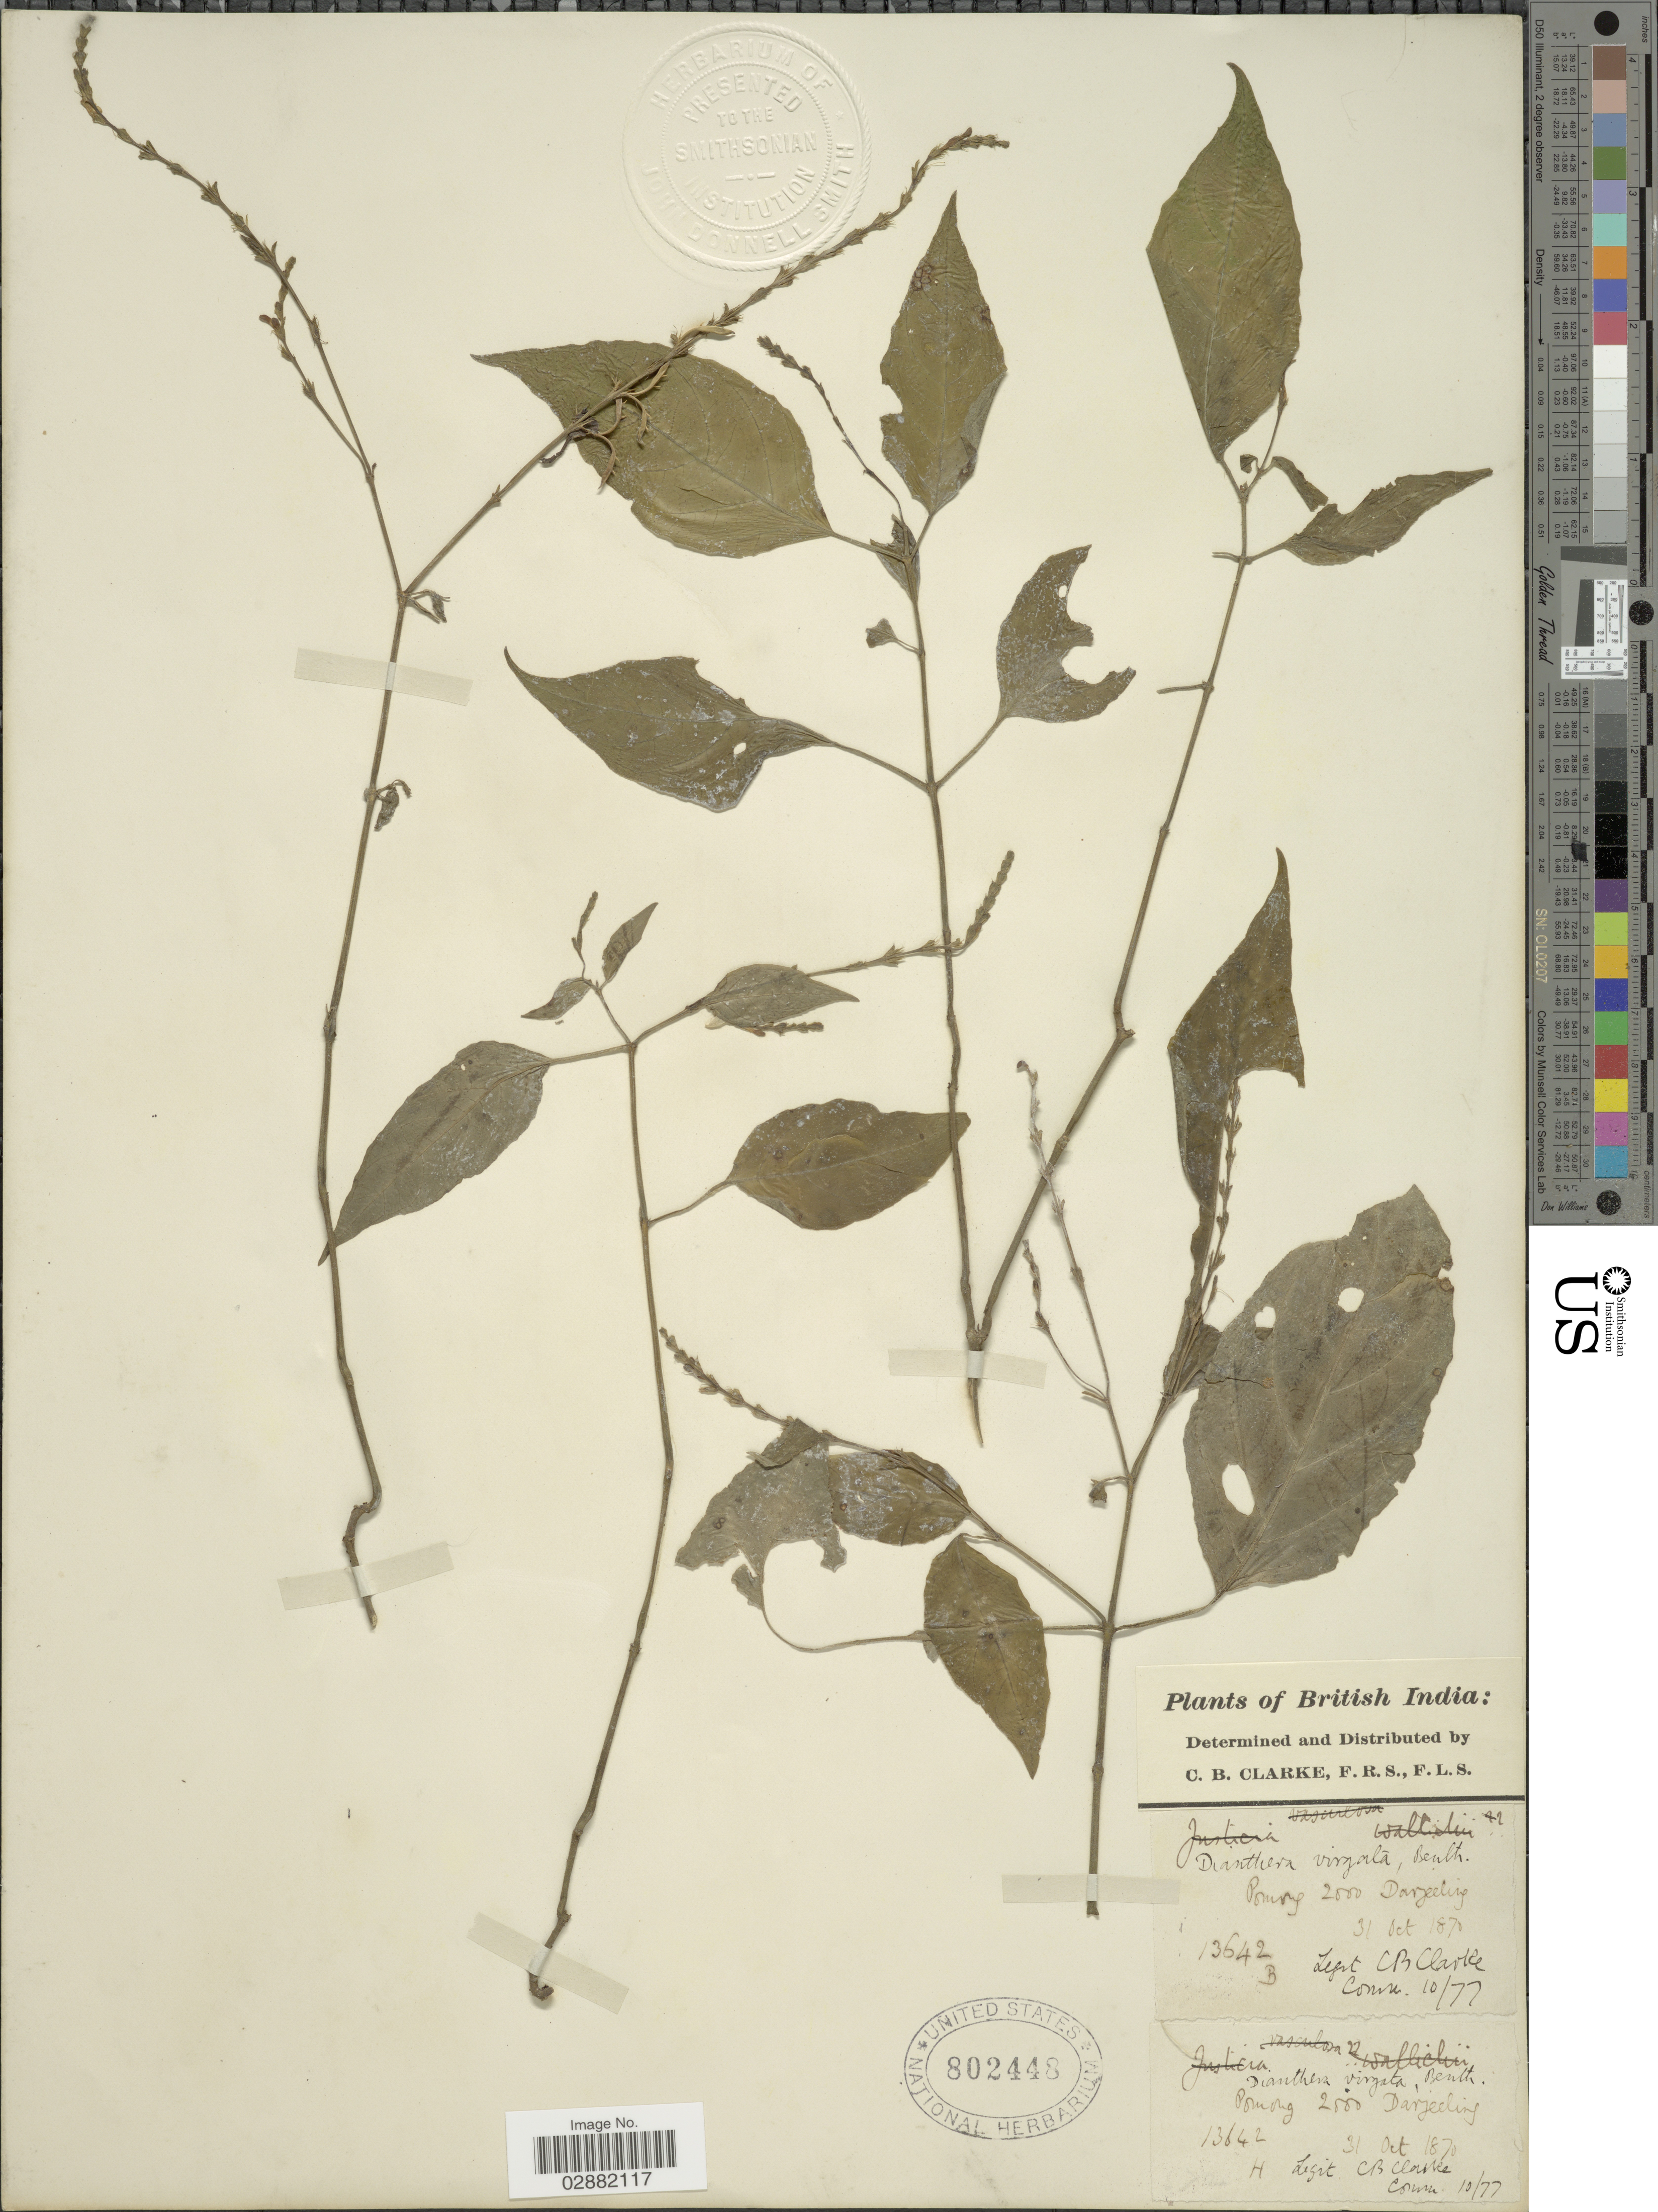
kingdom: Plantae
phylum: Tracheophyta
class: Magnoliopsida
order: Lamiales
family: Acanthaceae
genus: Justicia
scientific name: Justicia virgata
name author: T. Anderson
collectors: C. B. Clarke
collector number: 13642H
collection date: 1870-10-31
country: India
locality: British India, Pomong, Darjeeling.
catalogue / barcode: US 802448